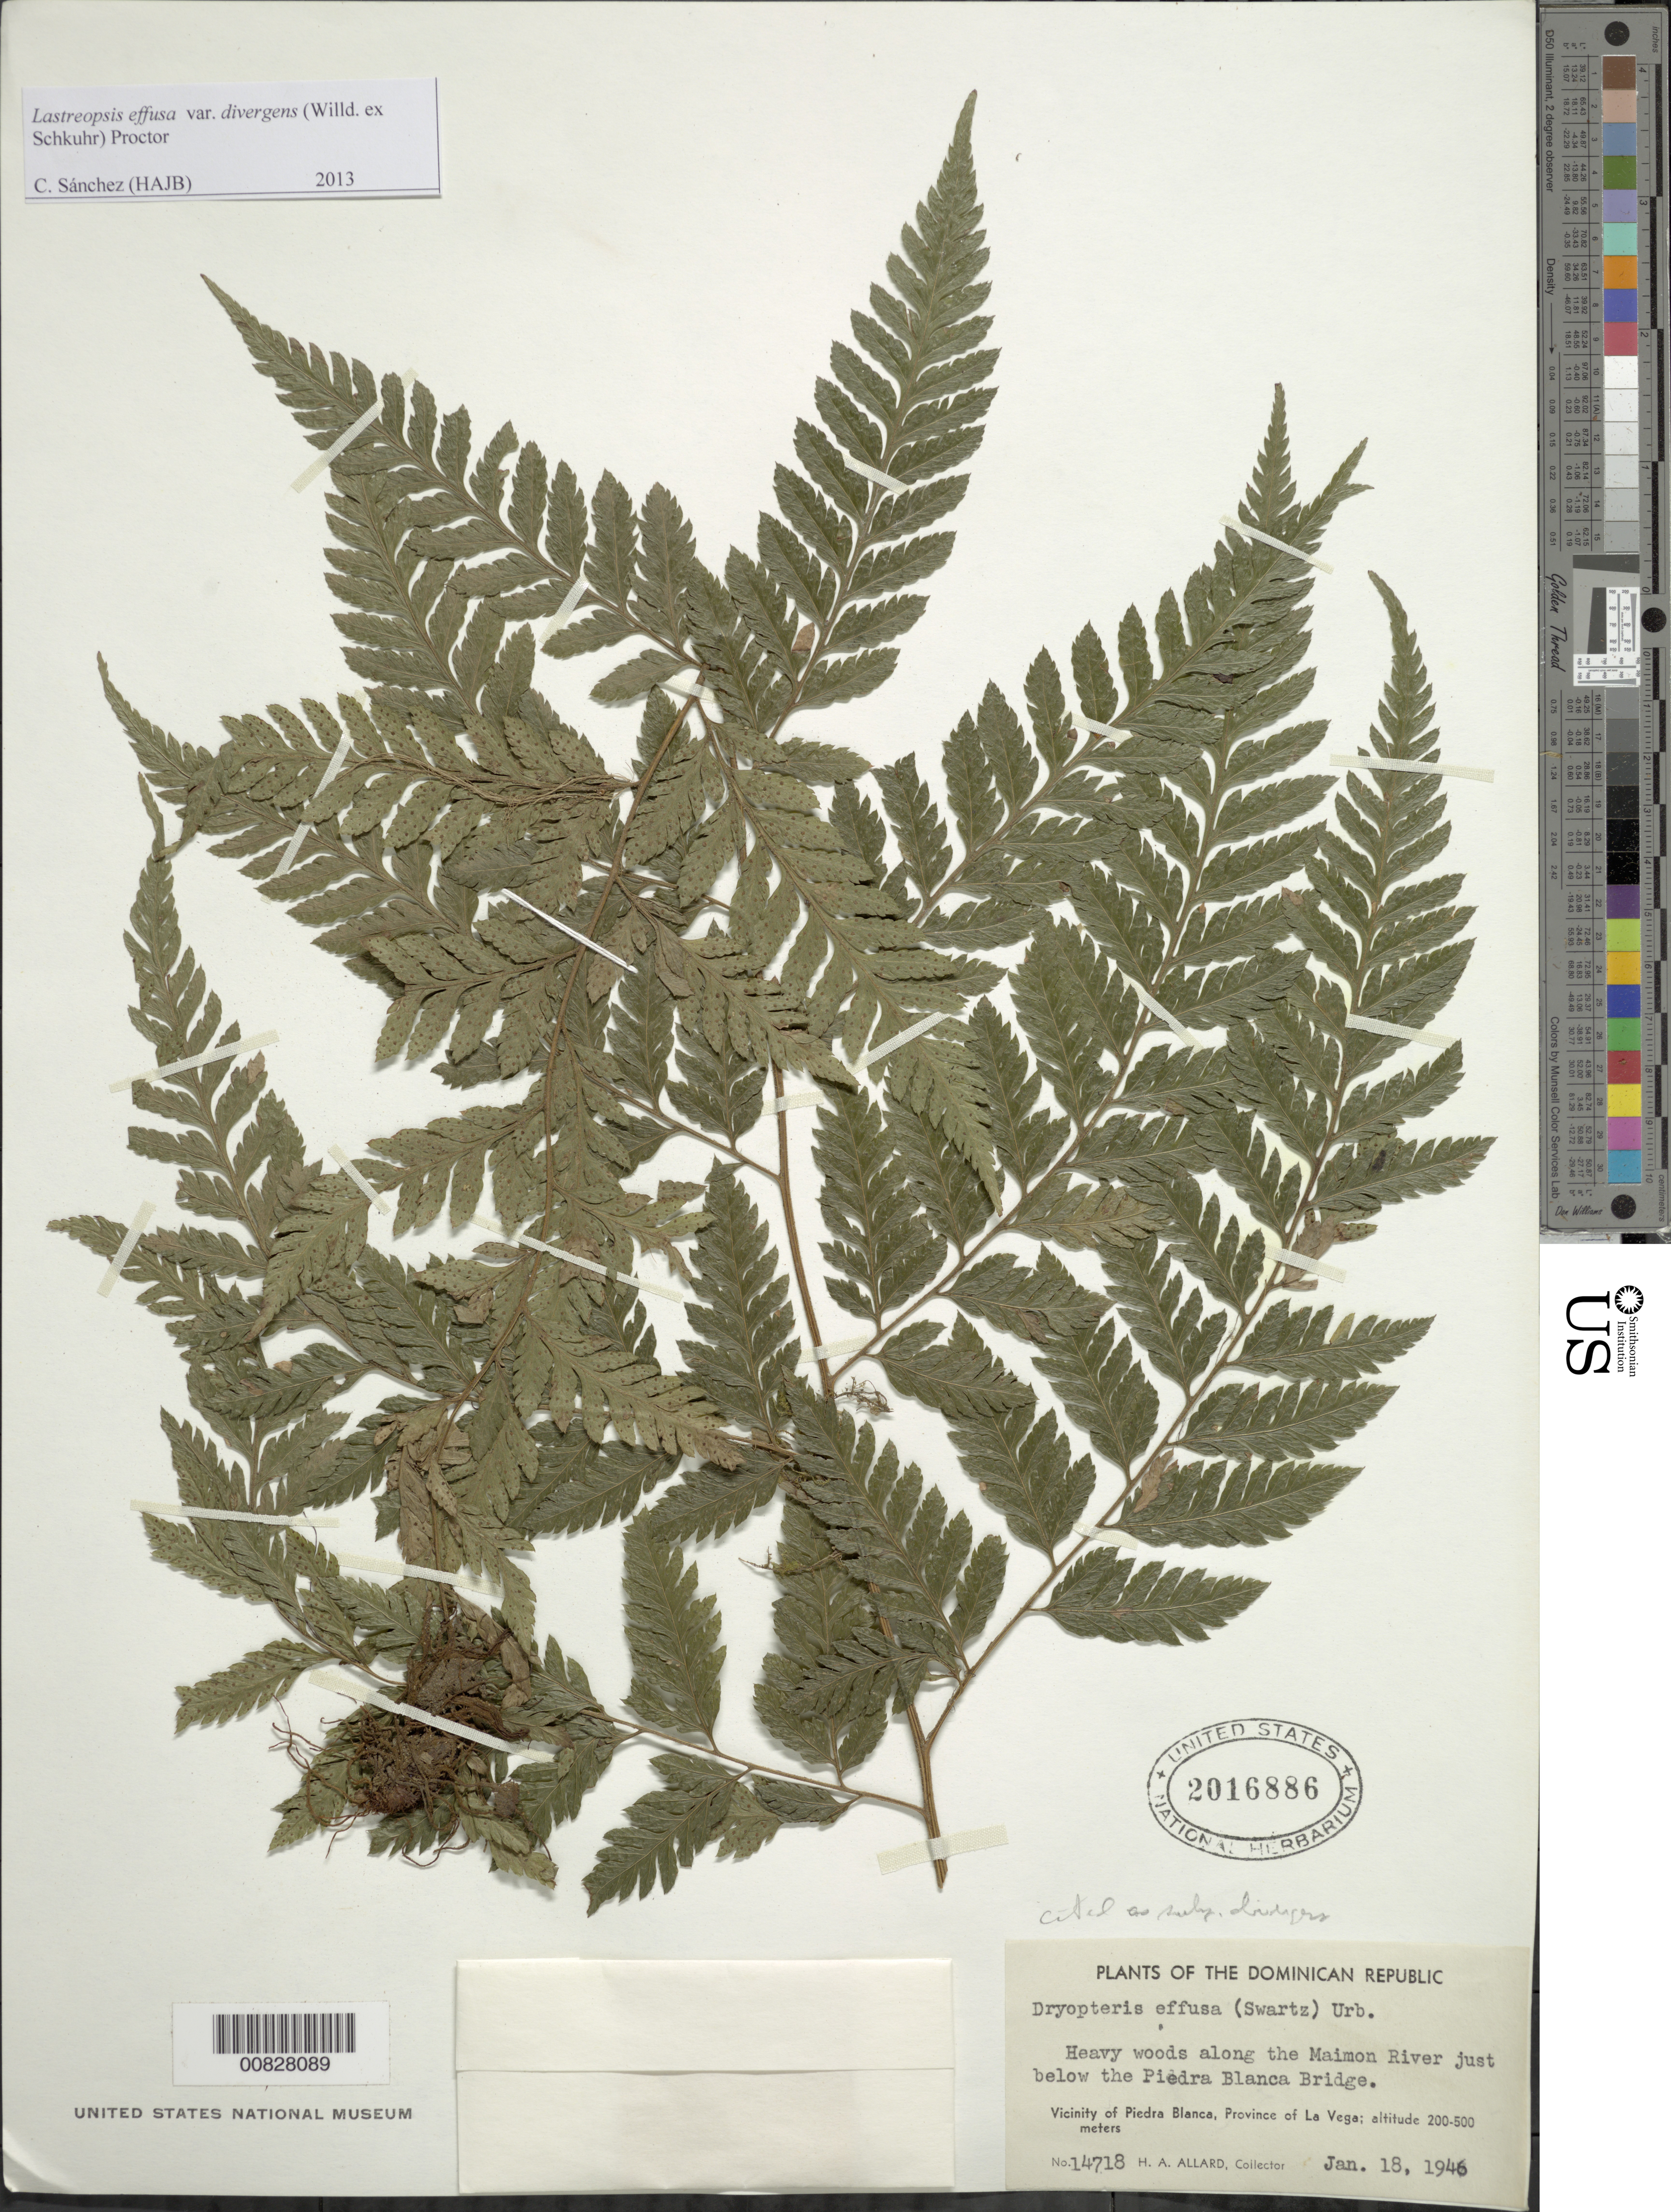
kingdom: Plantae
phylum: Tracheophyta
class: Polypodiopsida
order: Polypodiales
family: Dryopteridaceae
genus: Parapolystichum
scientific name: Parapolystichum effusum var. effusum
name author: (Sw.) Ching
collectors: H. A. Allard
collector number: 14718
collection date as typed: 18 Jan 1946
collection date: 1946-01-18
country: Dominican Republic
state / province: La Vega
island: Hispaniola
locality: Maimon river, below Piedra Blanca Bridge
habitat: Heavy woods along river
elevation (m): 200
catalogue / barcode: US 2016886